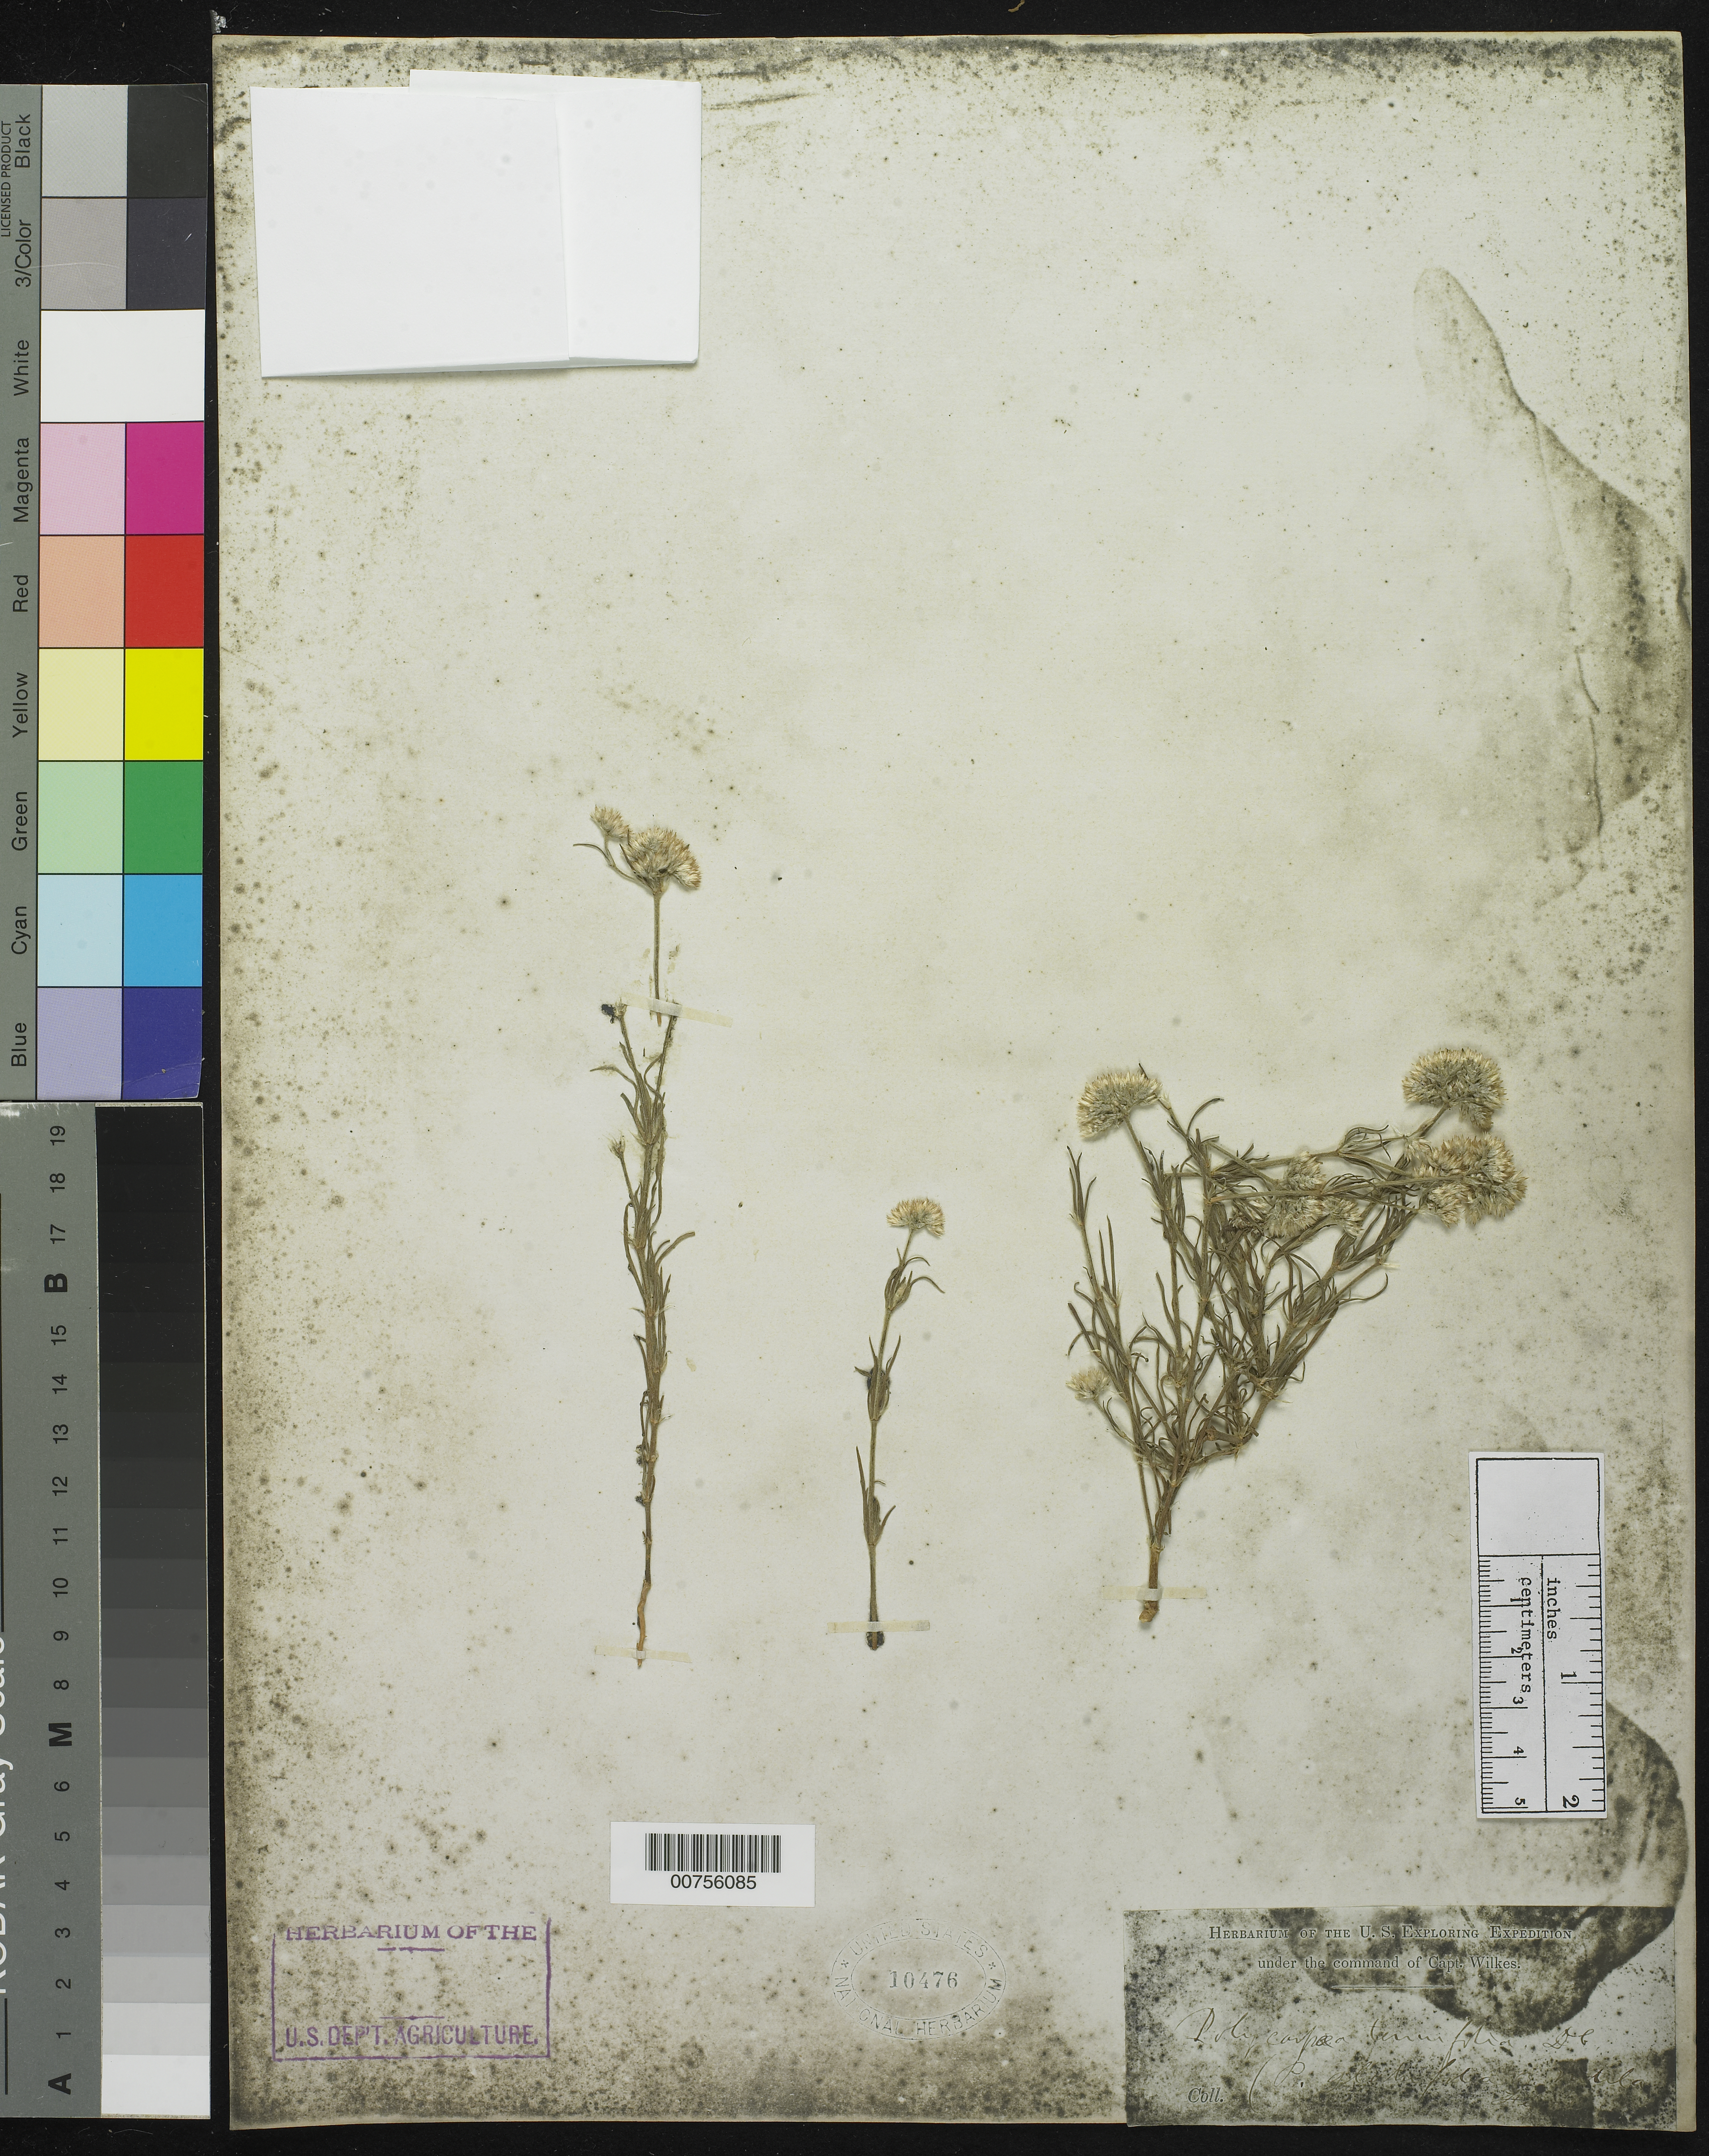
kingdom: Plantae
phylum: Tracheophyta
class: Magnoliopsida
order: Caryophyllales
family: Caryophyllaceae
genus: Polycarpaea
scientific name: Polycarpaea sp.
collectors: Wilkes Explor. Exped.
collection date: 1838/1842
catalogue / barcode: US 10476